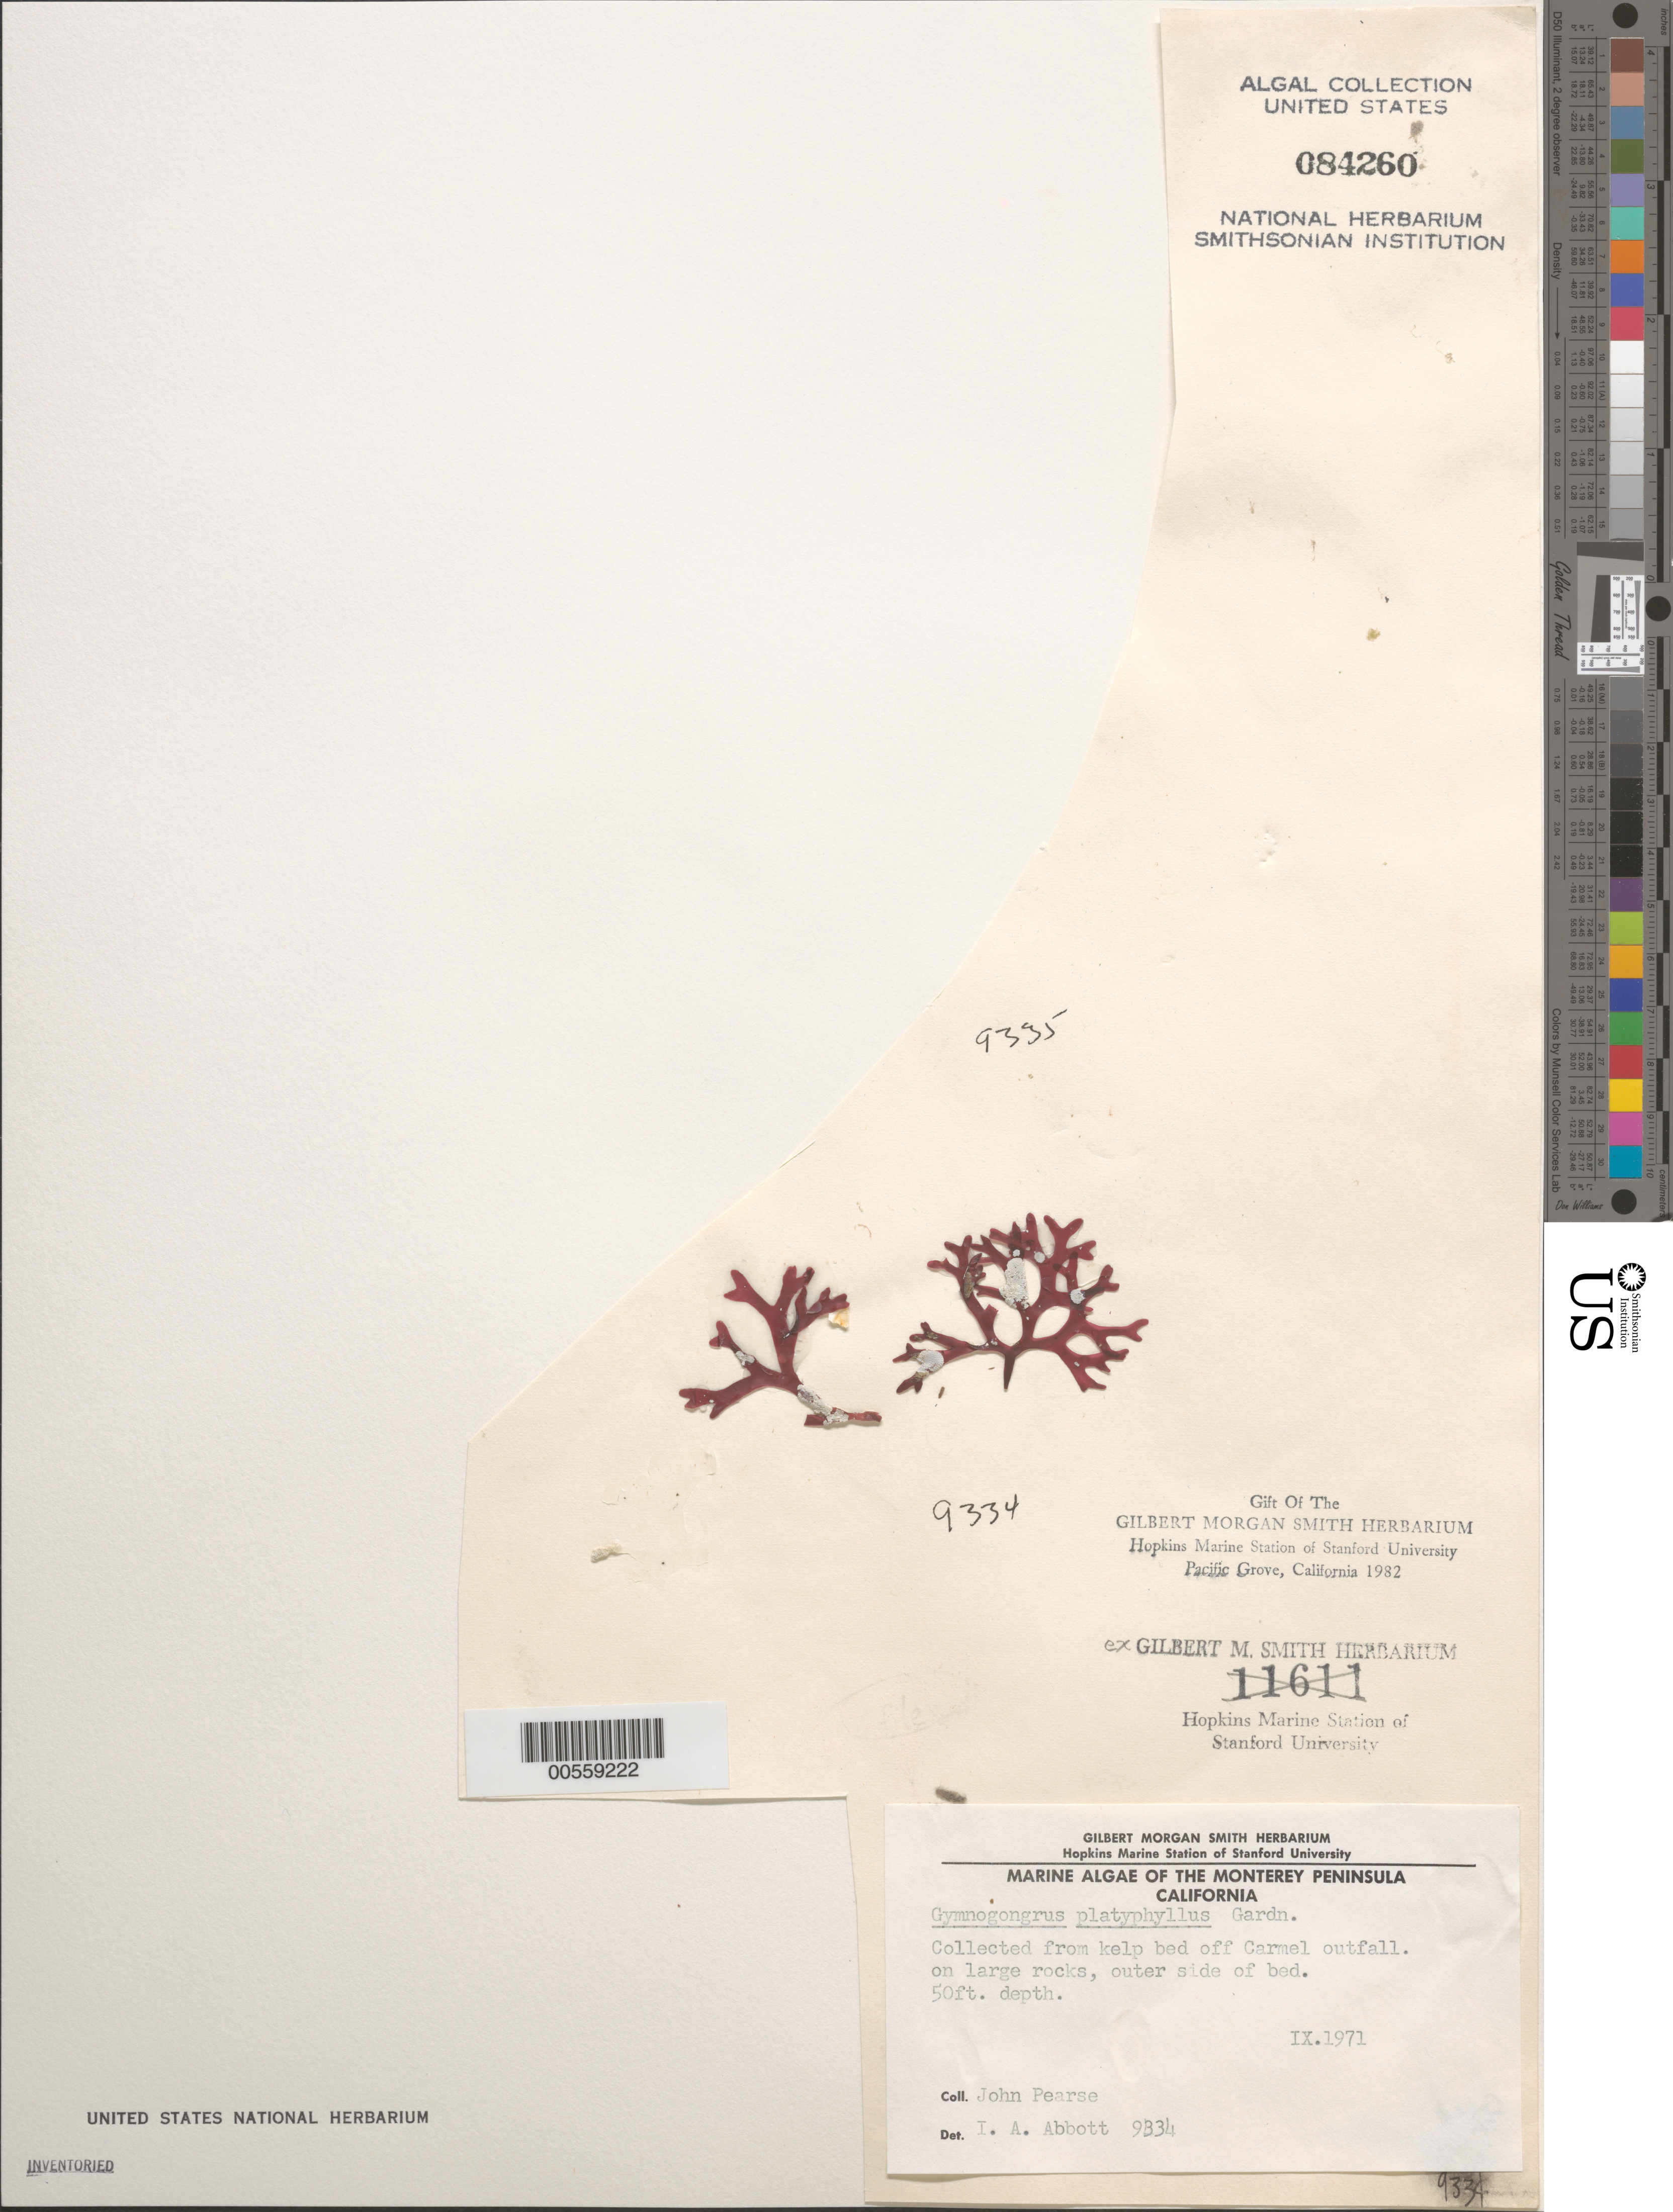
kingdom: Plantae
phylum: Rhodophyta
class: Florideophyceae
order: Gigartinales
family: Phyllophoraceae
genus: Gymnogongrus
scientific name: Gymnogongrus platyphyllus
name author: N.L. Gardner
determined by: Abbott, Isabella A.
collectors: J. Pearse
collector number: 9334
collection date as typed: Sep 1971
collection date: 1971-09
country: United States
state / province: California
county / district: Monterey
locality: Carmel, off Carmel outfall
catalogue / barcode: US 84260